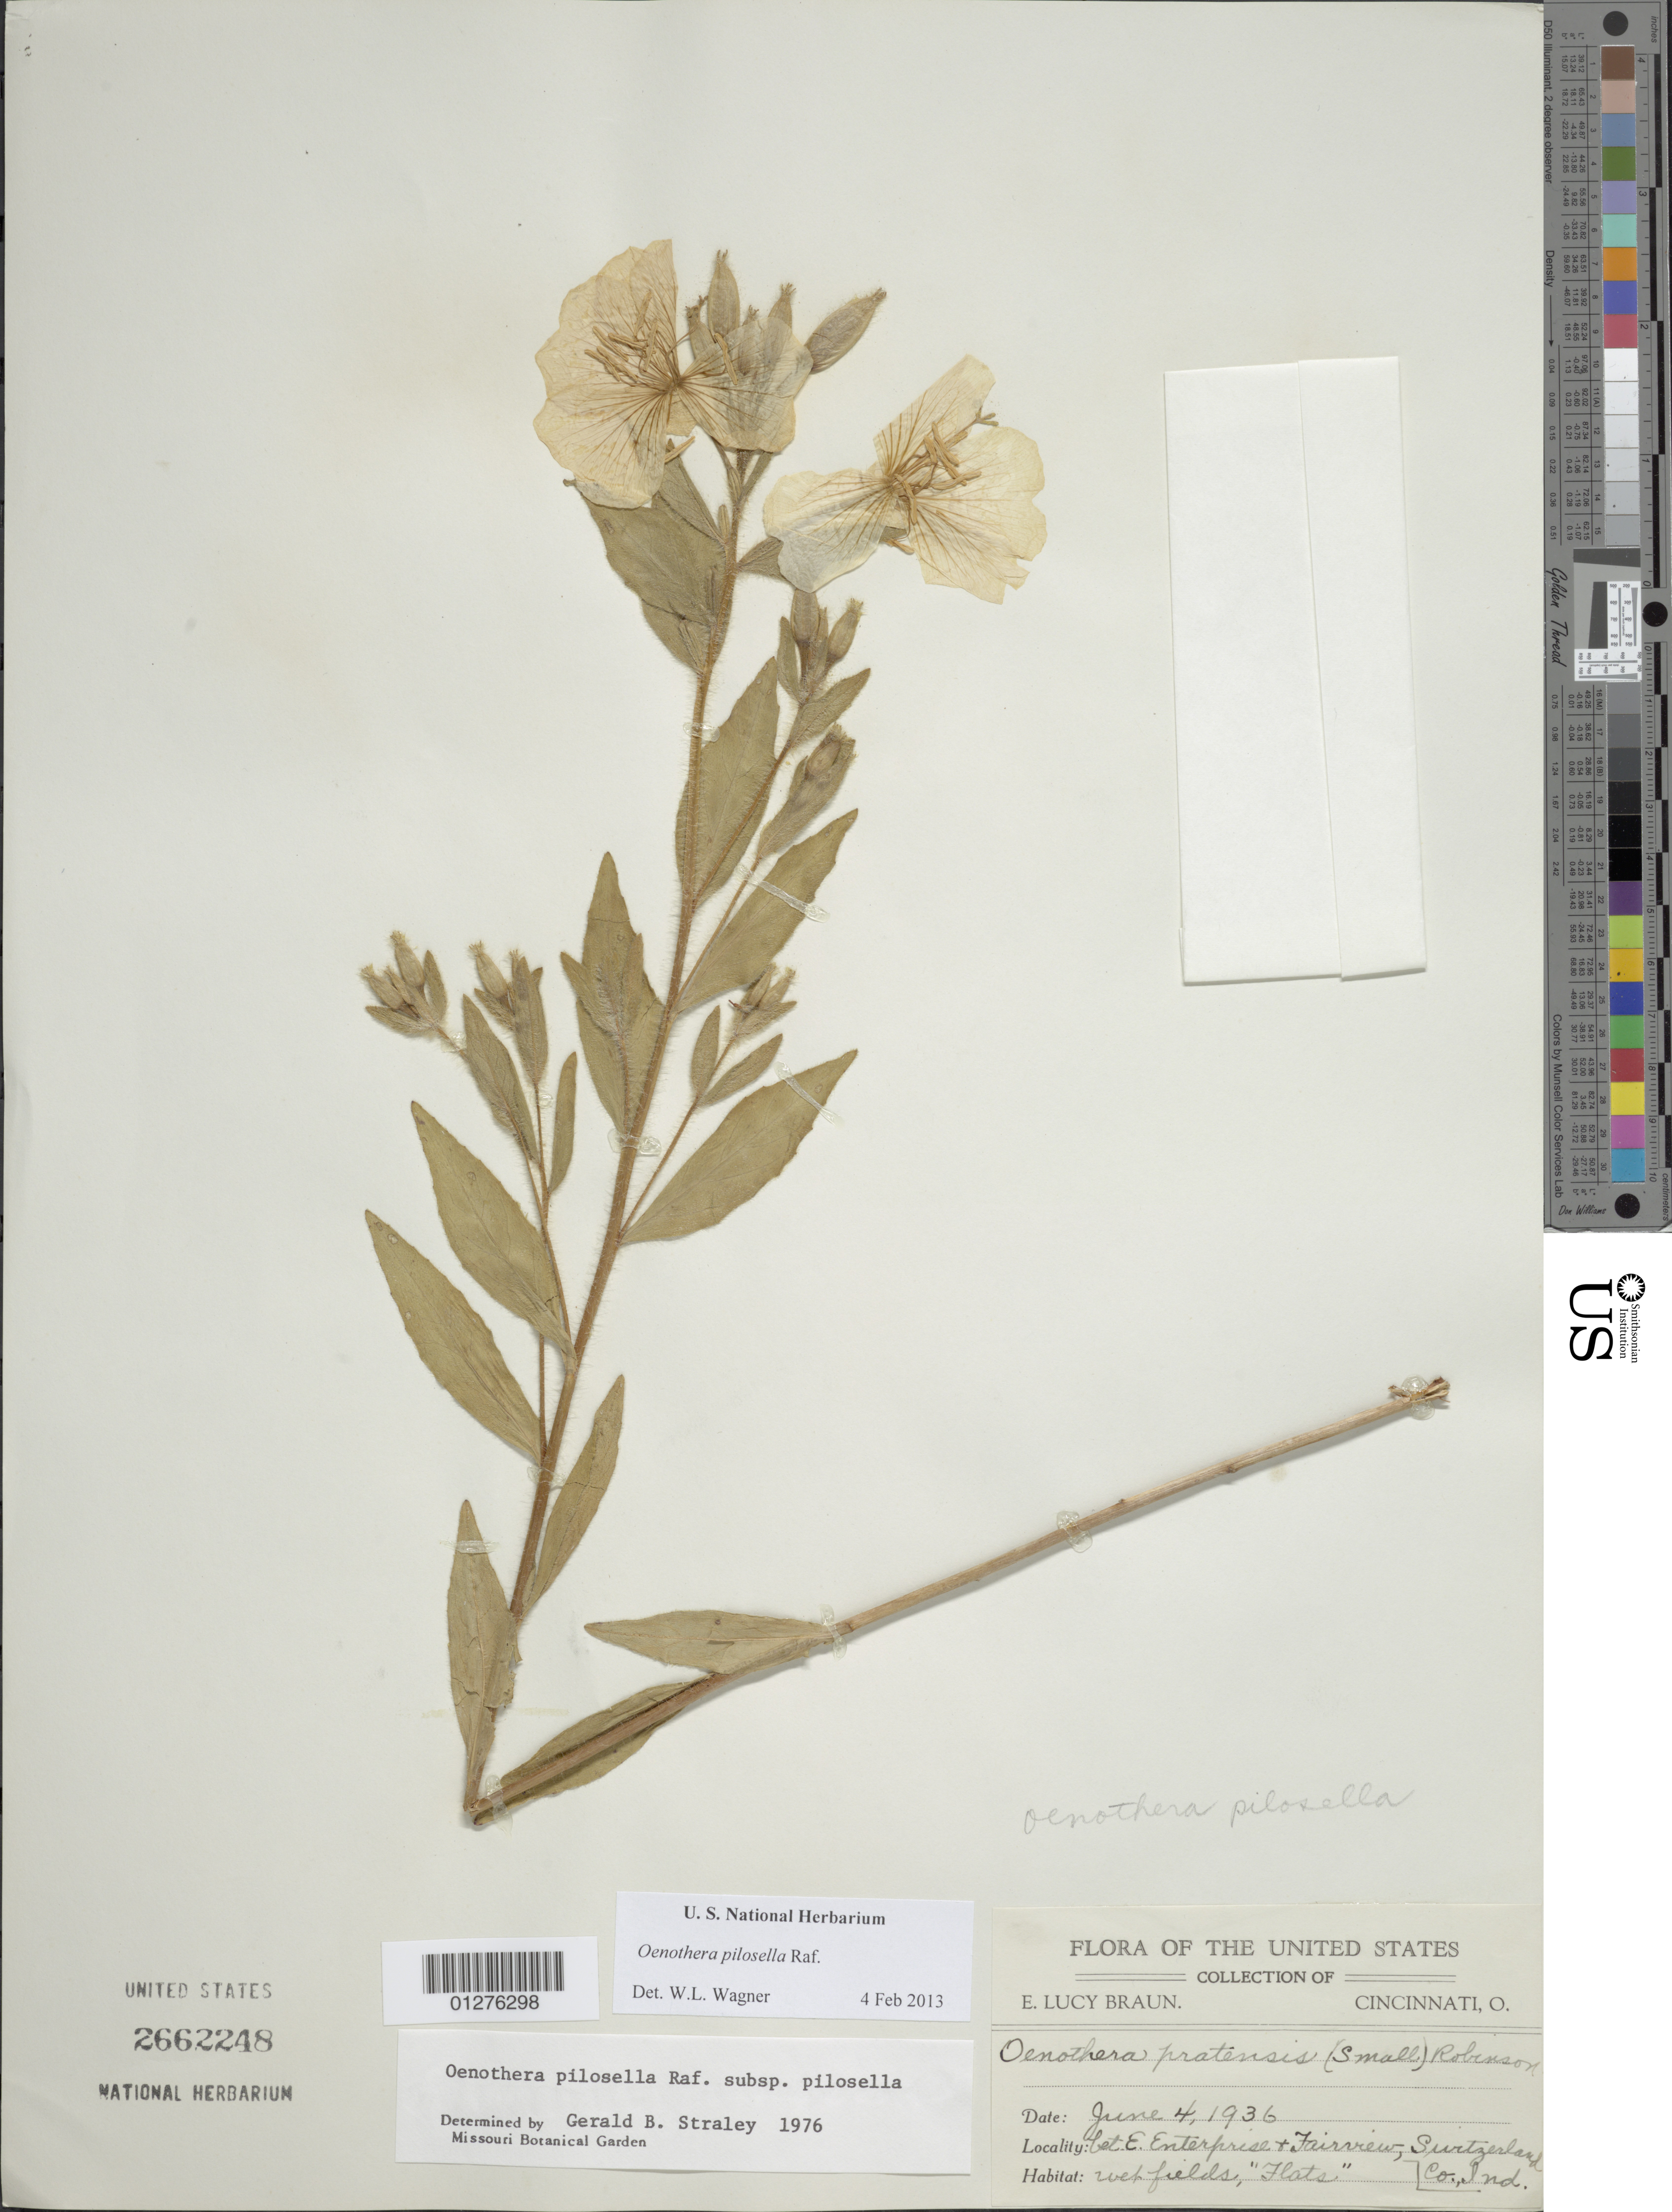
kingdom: Plantae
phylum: Tracheophyta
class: Magnoliopsida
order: Myrtales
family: Onagraceae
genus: Oenothera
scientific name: Oenothera pilosella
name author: Raf.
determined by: Wagner, W. L., (BOT), Smithsonian Institution - National Museum of Natural History (UNITED STATES)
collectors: E. L. Braun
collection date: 1936-06-04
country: United States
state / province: Indiana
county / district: Switzerland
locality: Between Enterprise and Fairview.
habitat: Wet fields.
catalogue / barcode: US 2662248